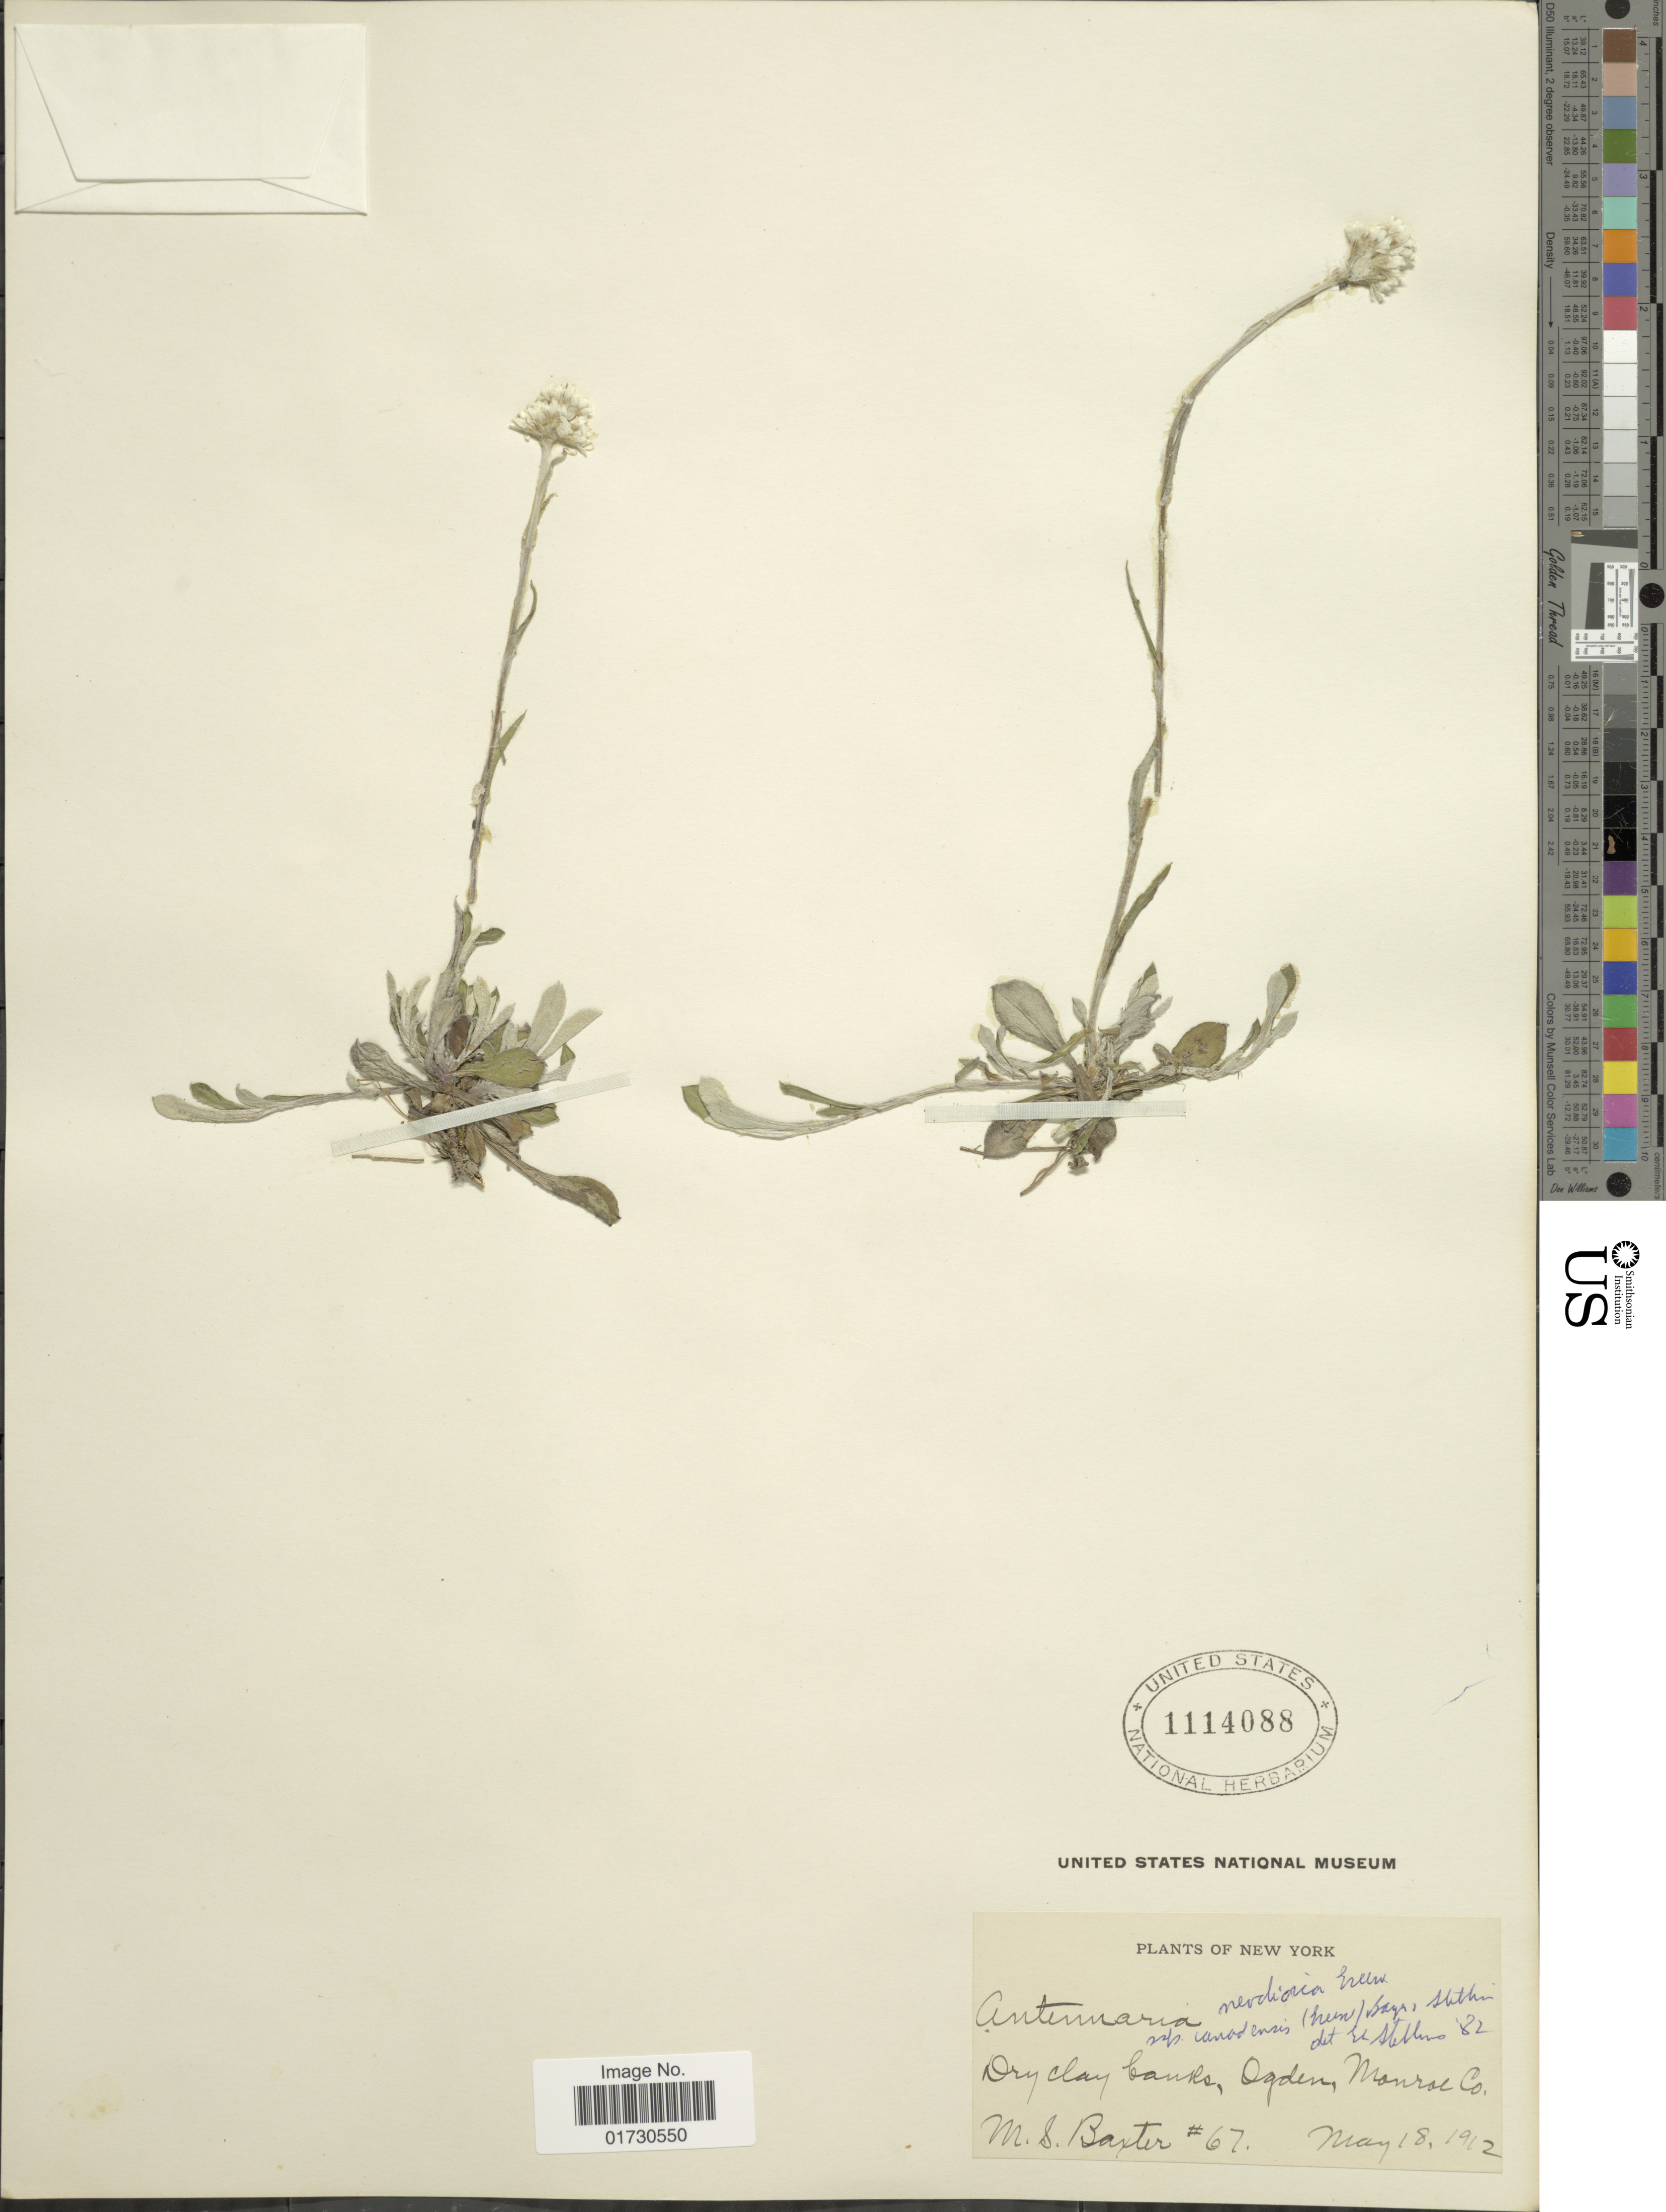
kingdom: Plantae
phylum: Tracheophyta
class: Magnoliopsida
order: Asterales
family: Asteraceae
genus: Antennaria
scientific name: Antennaria canadensis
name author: Greene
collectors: M. Baxter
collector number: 67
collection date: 1912-05-18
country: United States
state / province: New York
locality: Dry clay banks, Ogden, Monroe Co.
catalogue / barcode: US 1114088